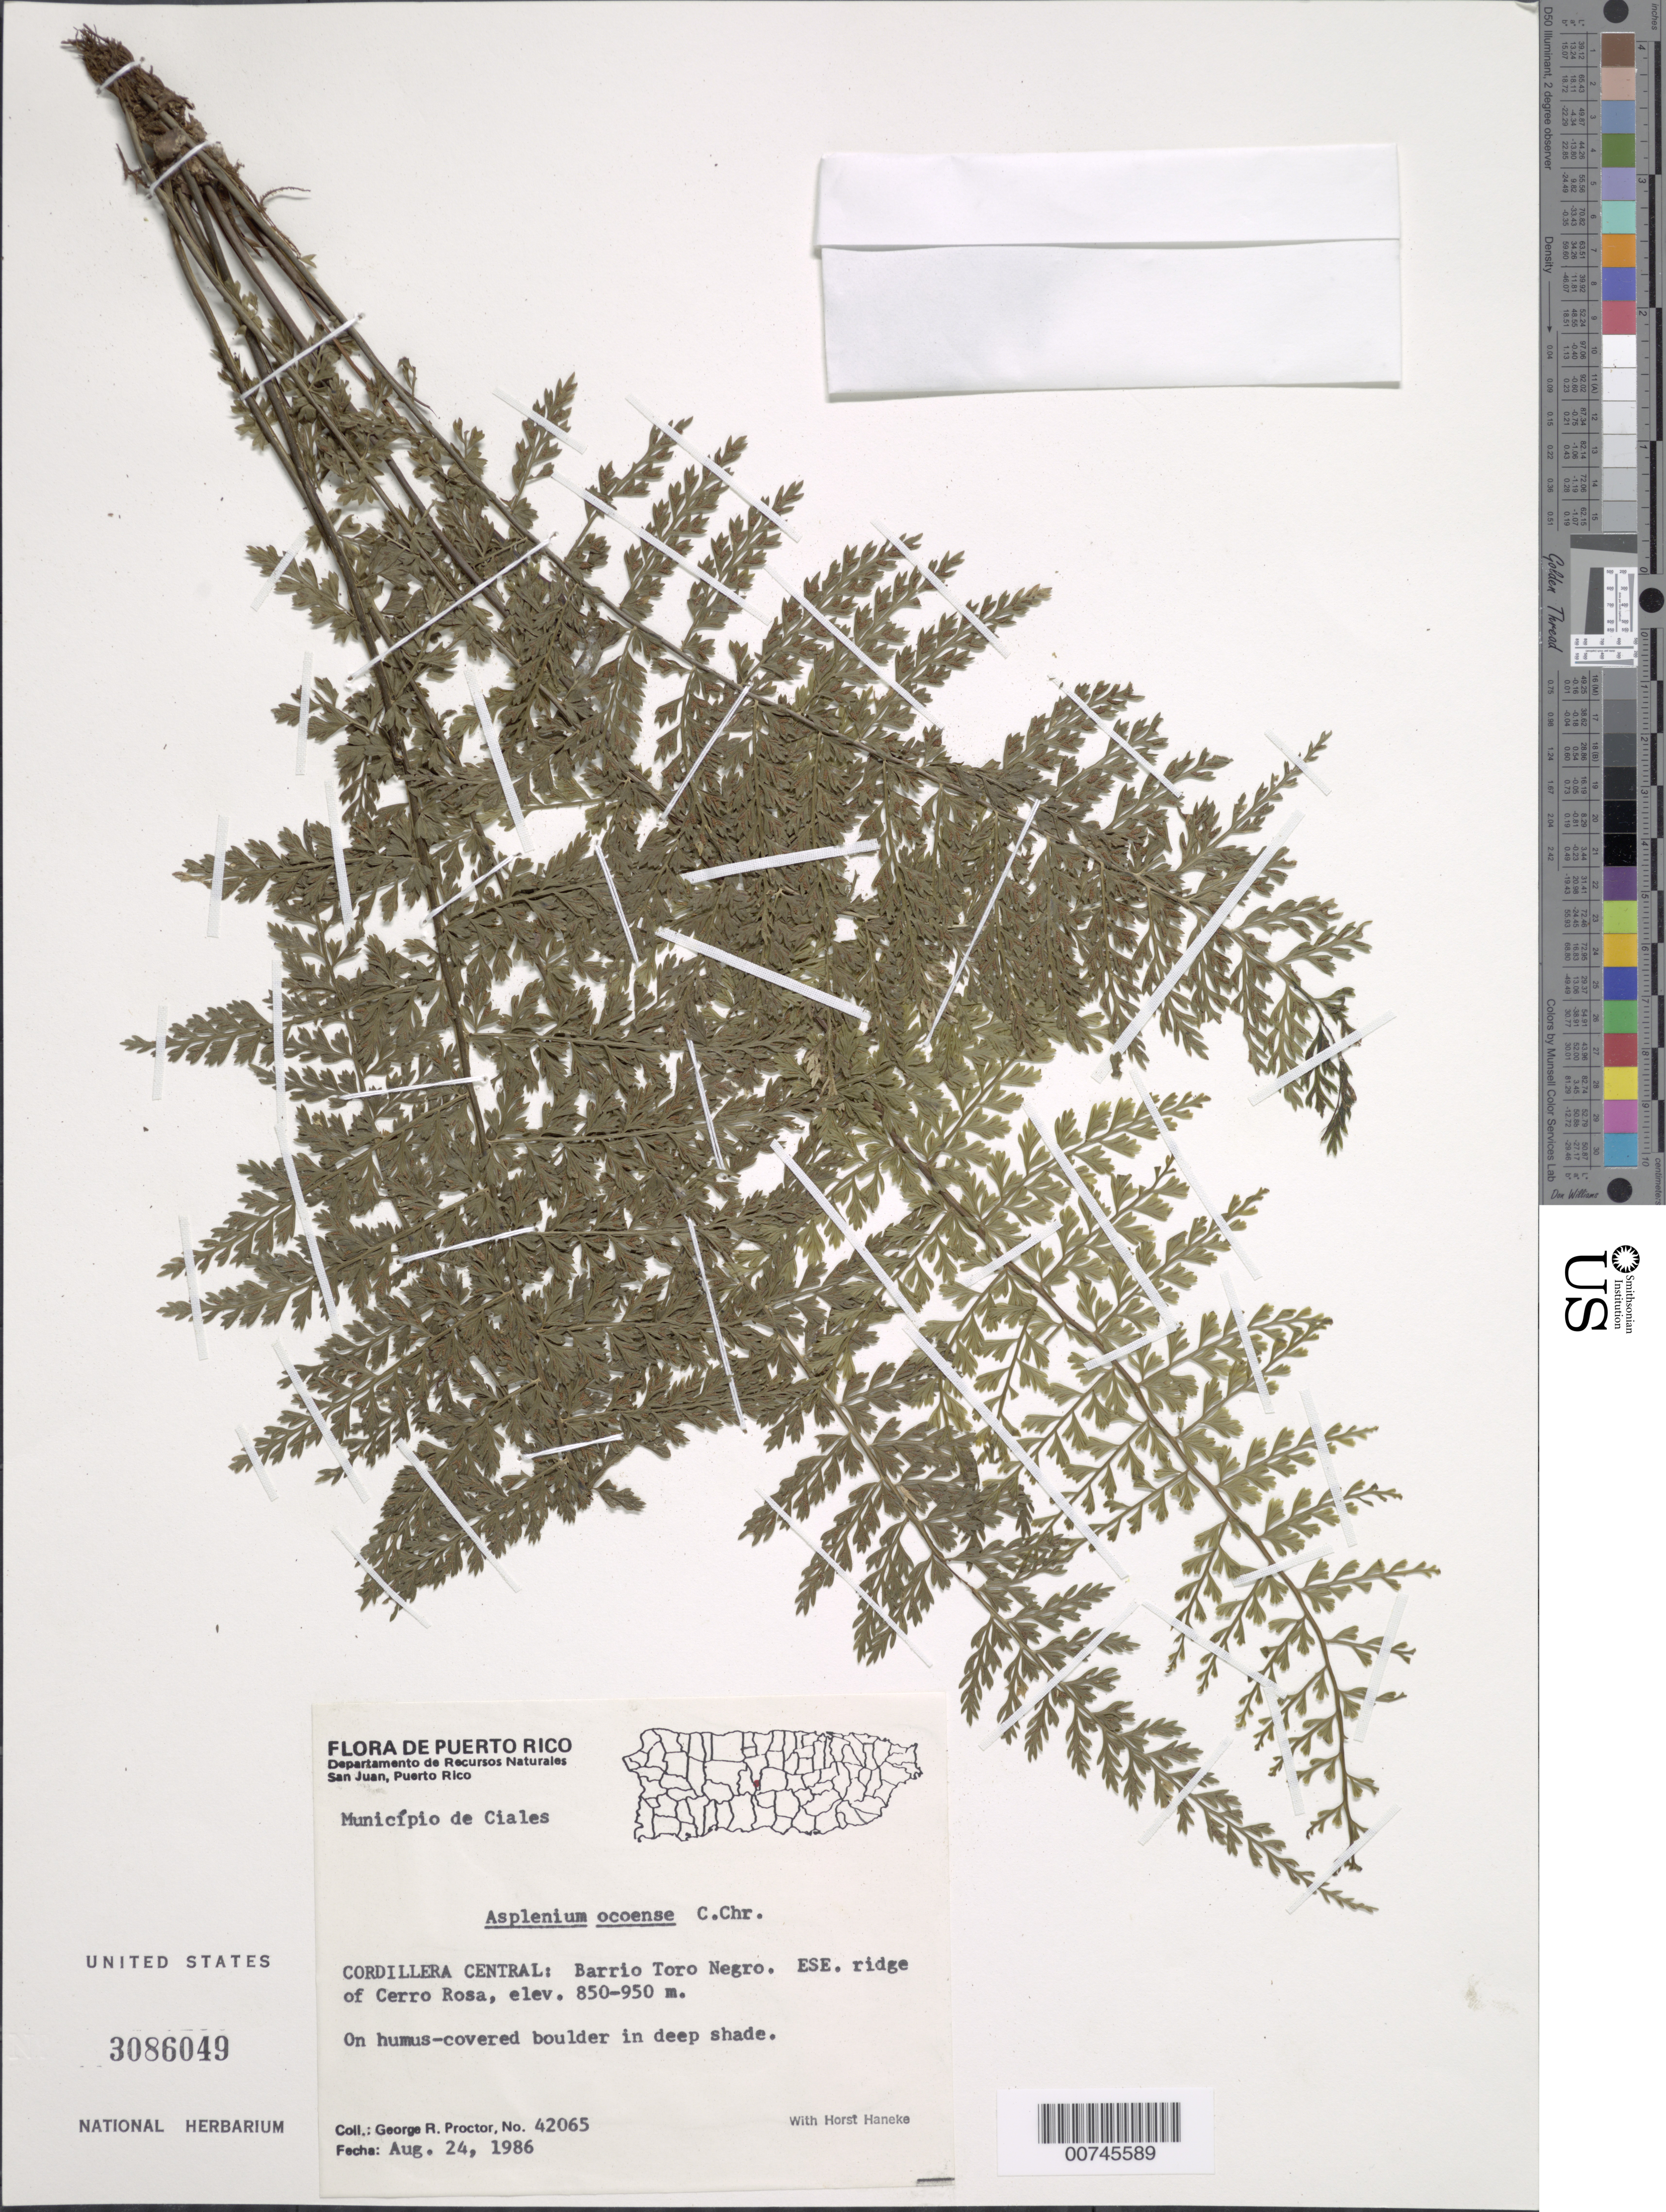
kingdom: Plantae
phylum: Tracheophyta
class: Polypodiopsida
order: Polypodiales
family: Aspleniaceae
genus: Asplenium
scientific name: Asplenium ocoense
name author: C. Chr.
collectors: G. R. Proctor & H. Haneke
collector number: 42065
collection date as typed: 24 Aug 1986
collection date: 1986-08-24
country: Puerto Rico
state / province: Ciales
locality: Cordillera Central: Barrio Toro Negro. ESE ridge of Cerro Rosa, Municipio de Ciales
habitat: On humus-covered boulder in deep shade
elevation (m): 850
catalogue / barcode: US 3086049